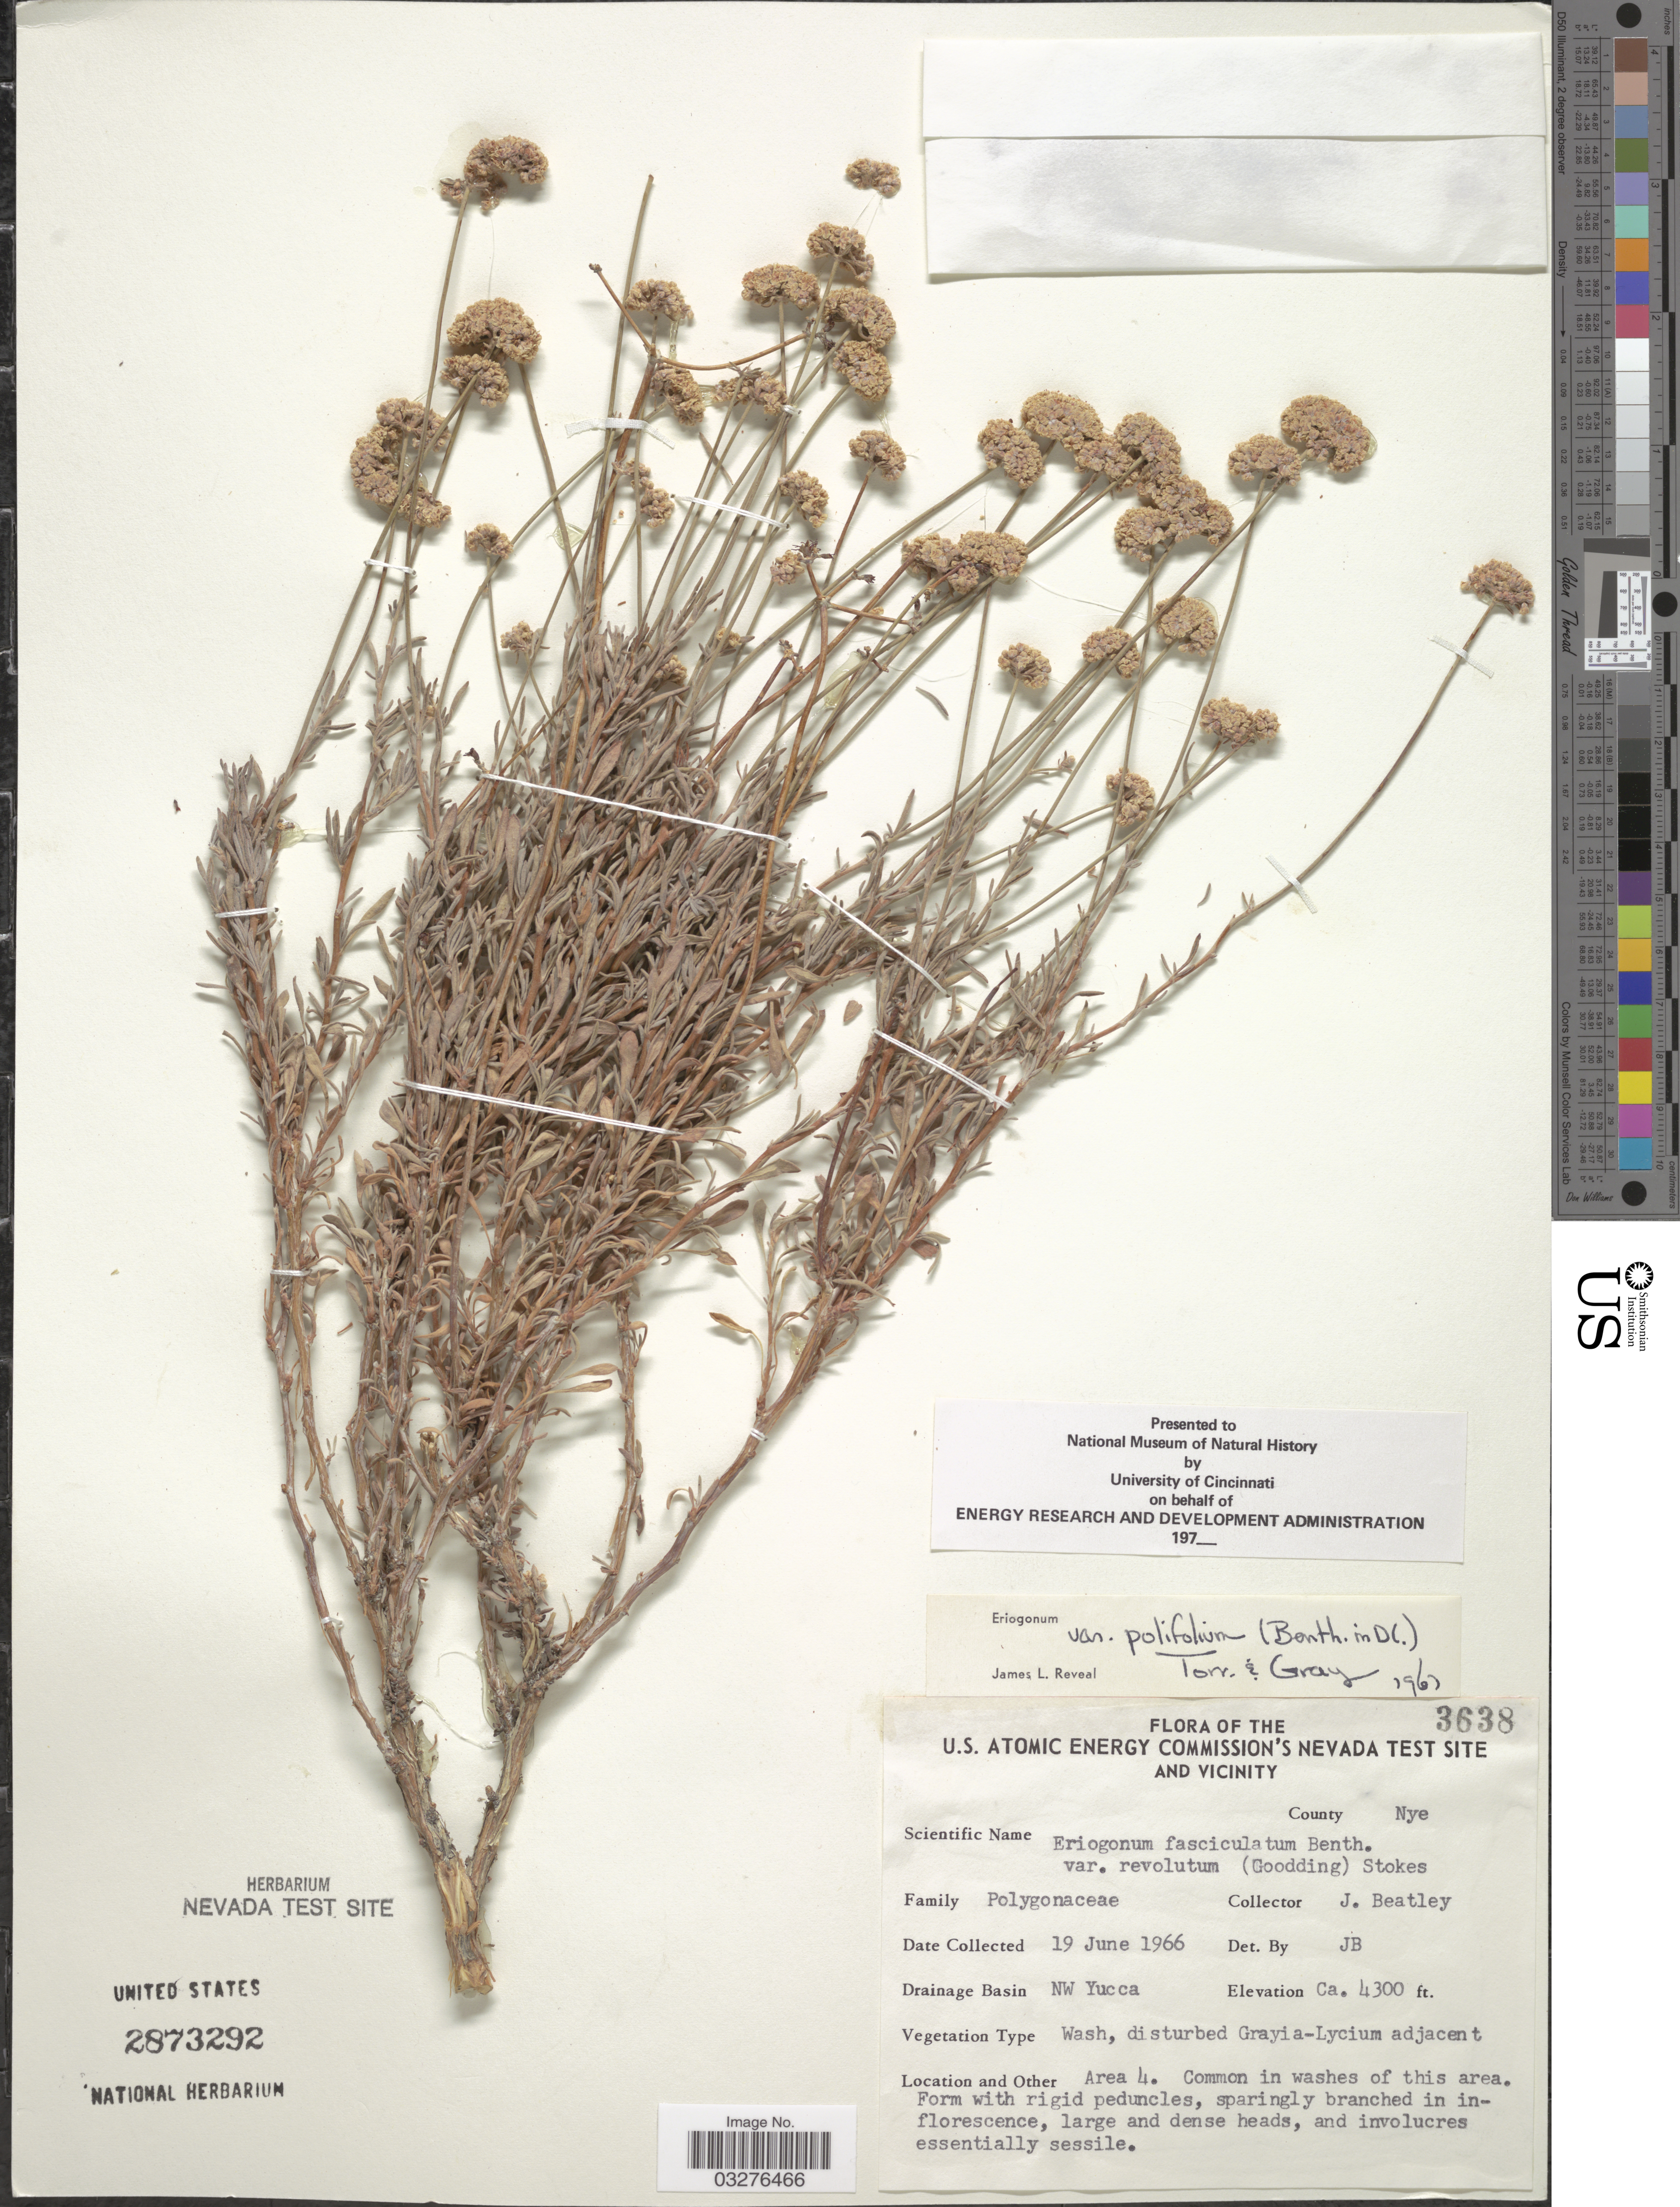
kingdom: Plantae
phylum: Tracheophyta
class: Magnoliopsida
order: Caryophyllales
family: Polygonaceae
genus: Eriogonum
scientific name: Eriogonum fasciculatum var. polifolium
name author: (Benth.) Torr. & A. Gray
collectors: J. C. Beatley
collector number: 3638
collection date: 1966-06-19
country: United States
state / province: Nevada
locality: U.S. Atomic Energy Commission's Nevada Test Site and vicinity, County Nye, Drainage Basin NW Yucca, Area 4.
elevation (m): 1311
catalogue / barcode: US 2873292